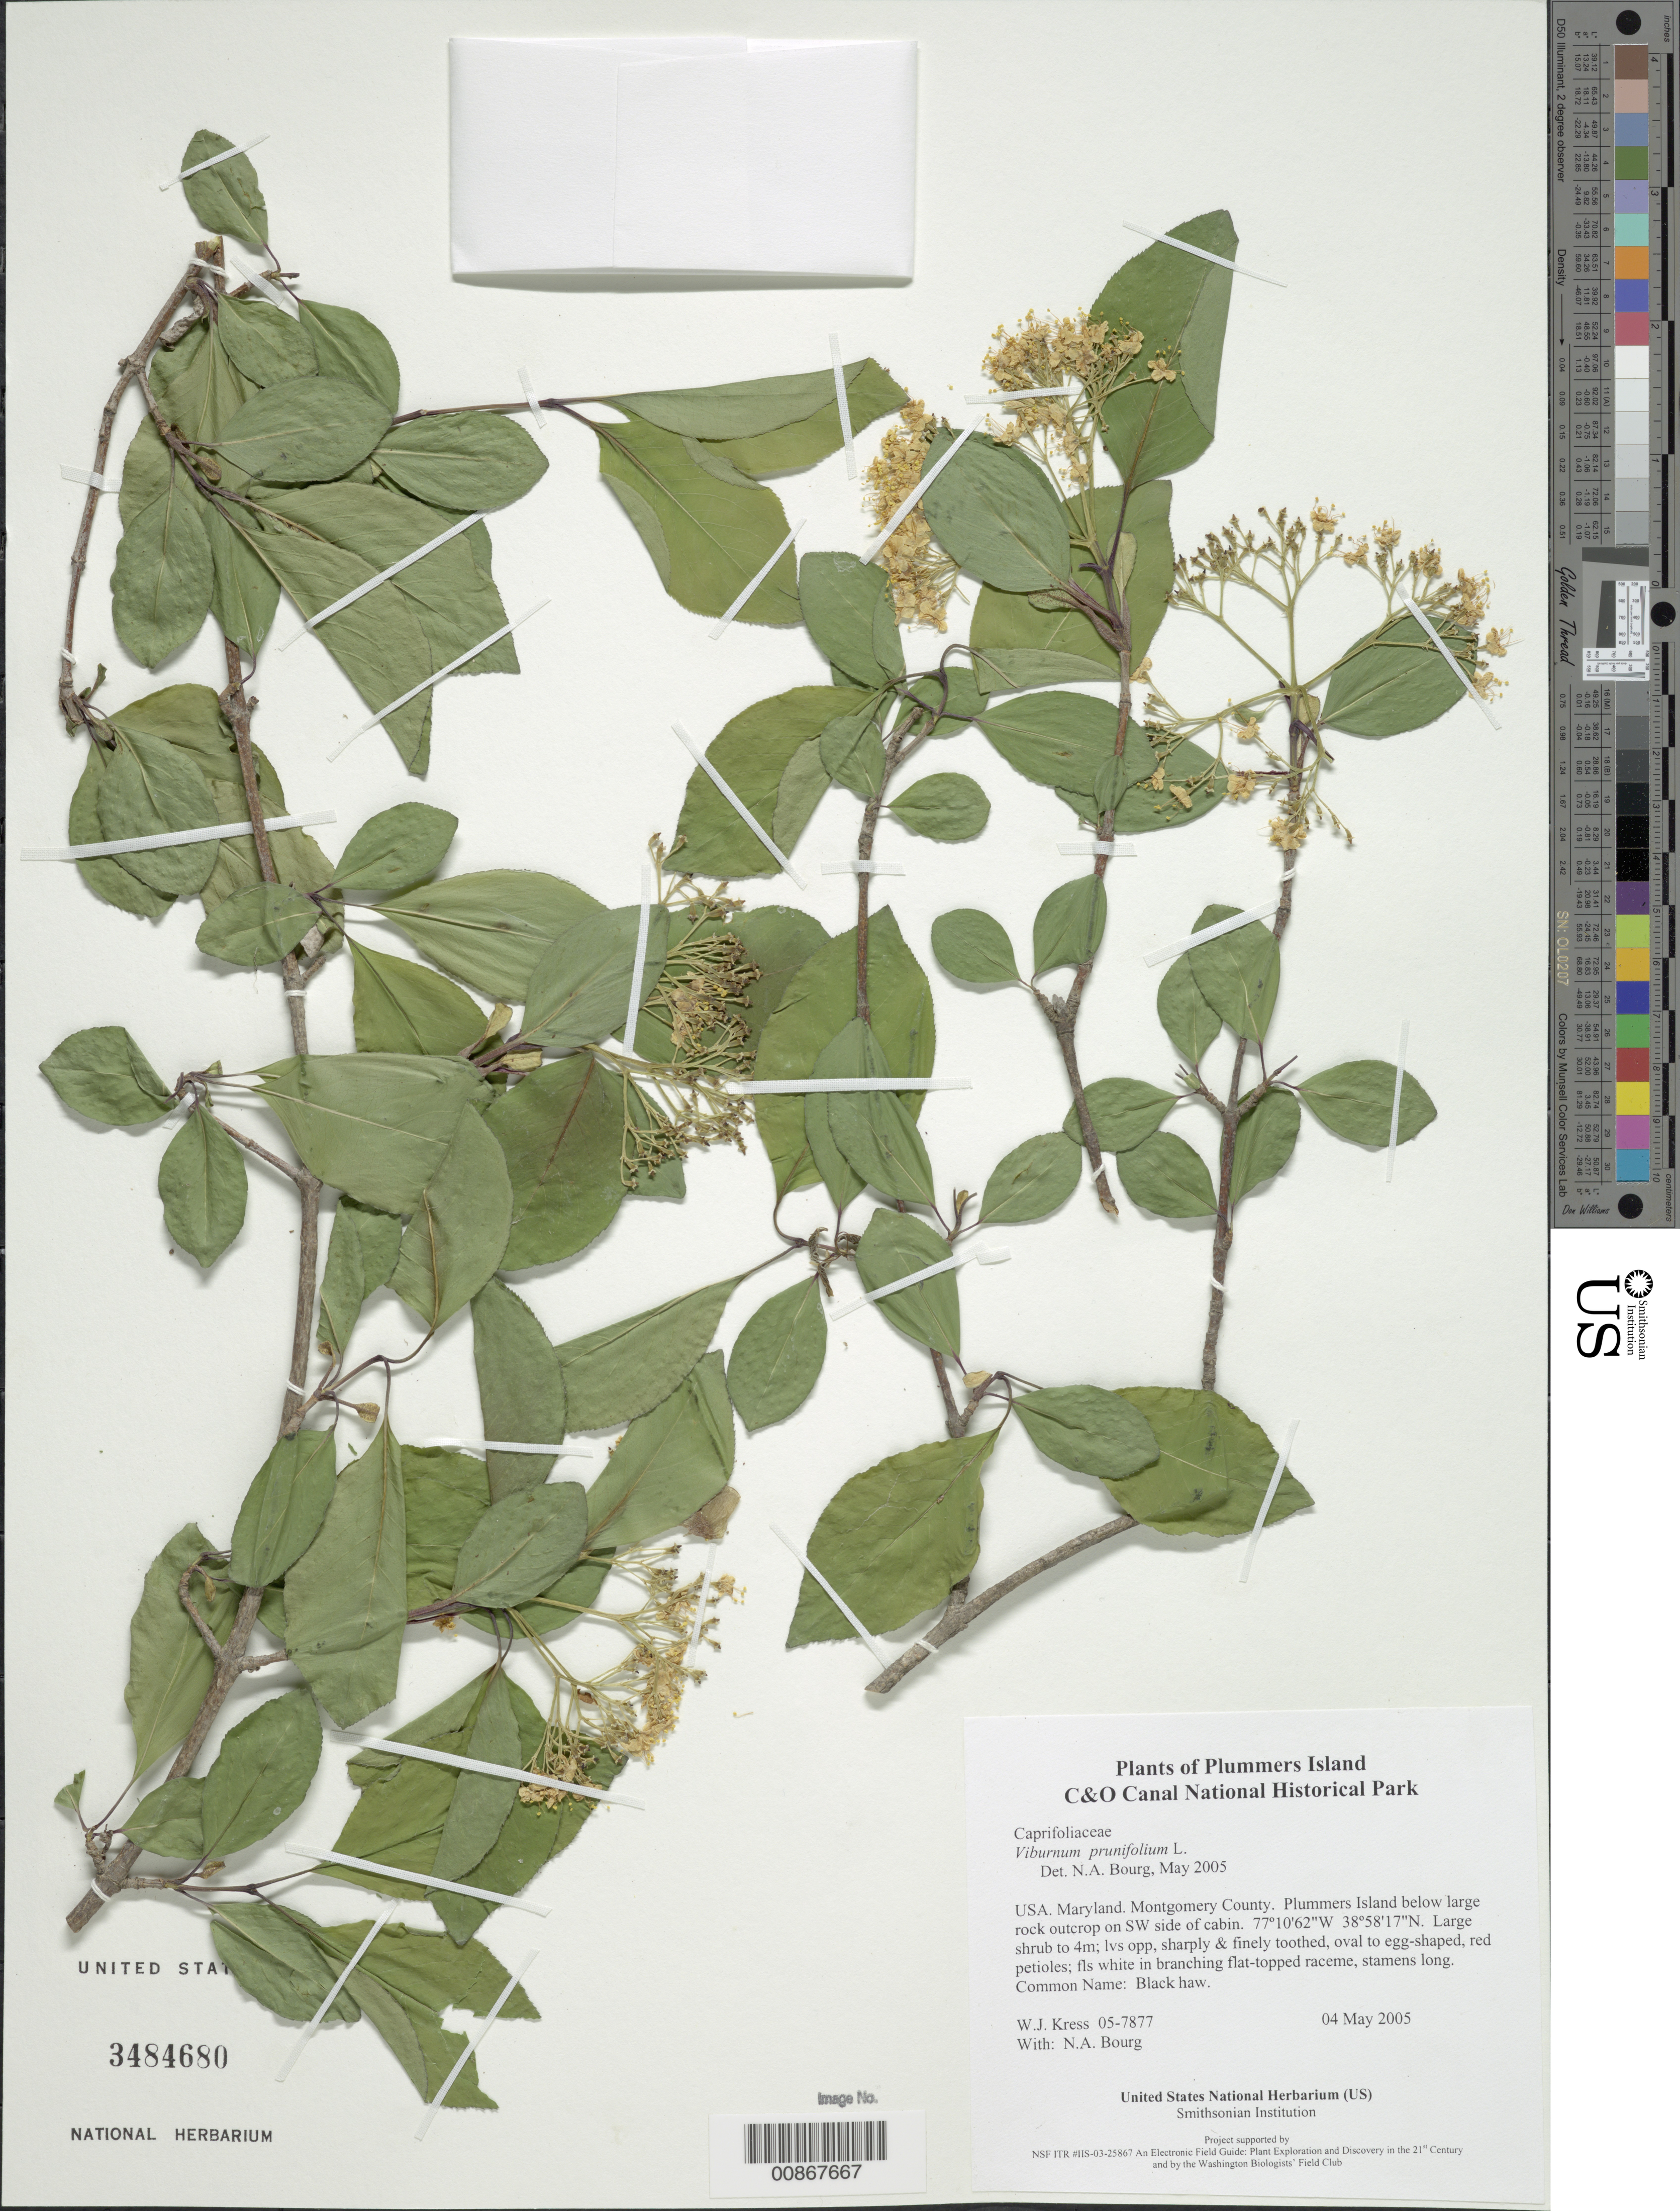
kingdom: Plantae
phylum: Tracheophyta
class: Magnoliopsida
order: Dipsacales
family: Viburnaceae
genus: Viburnum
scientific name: Viburnum prunifolium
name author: L.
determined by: Bourg, N. A.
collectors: W. J. Kress & N. A. Bourg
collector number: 05-7877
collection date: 2005-05-04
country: United States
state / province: Maryland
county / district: Montgomery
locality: Chesapeake and Ohio Canal National Historical Park, Plummers Island below large rock outcrop on SW side of cabin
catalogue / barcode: US 3484680